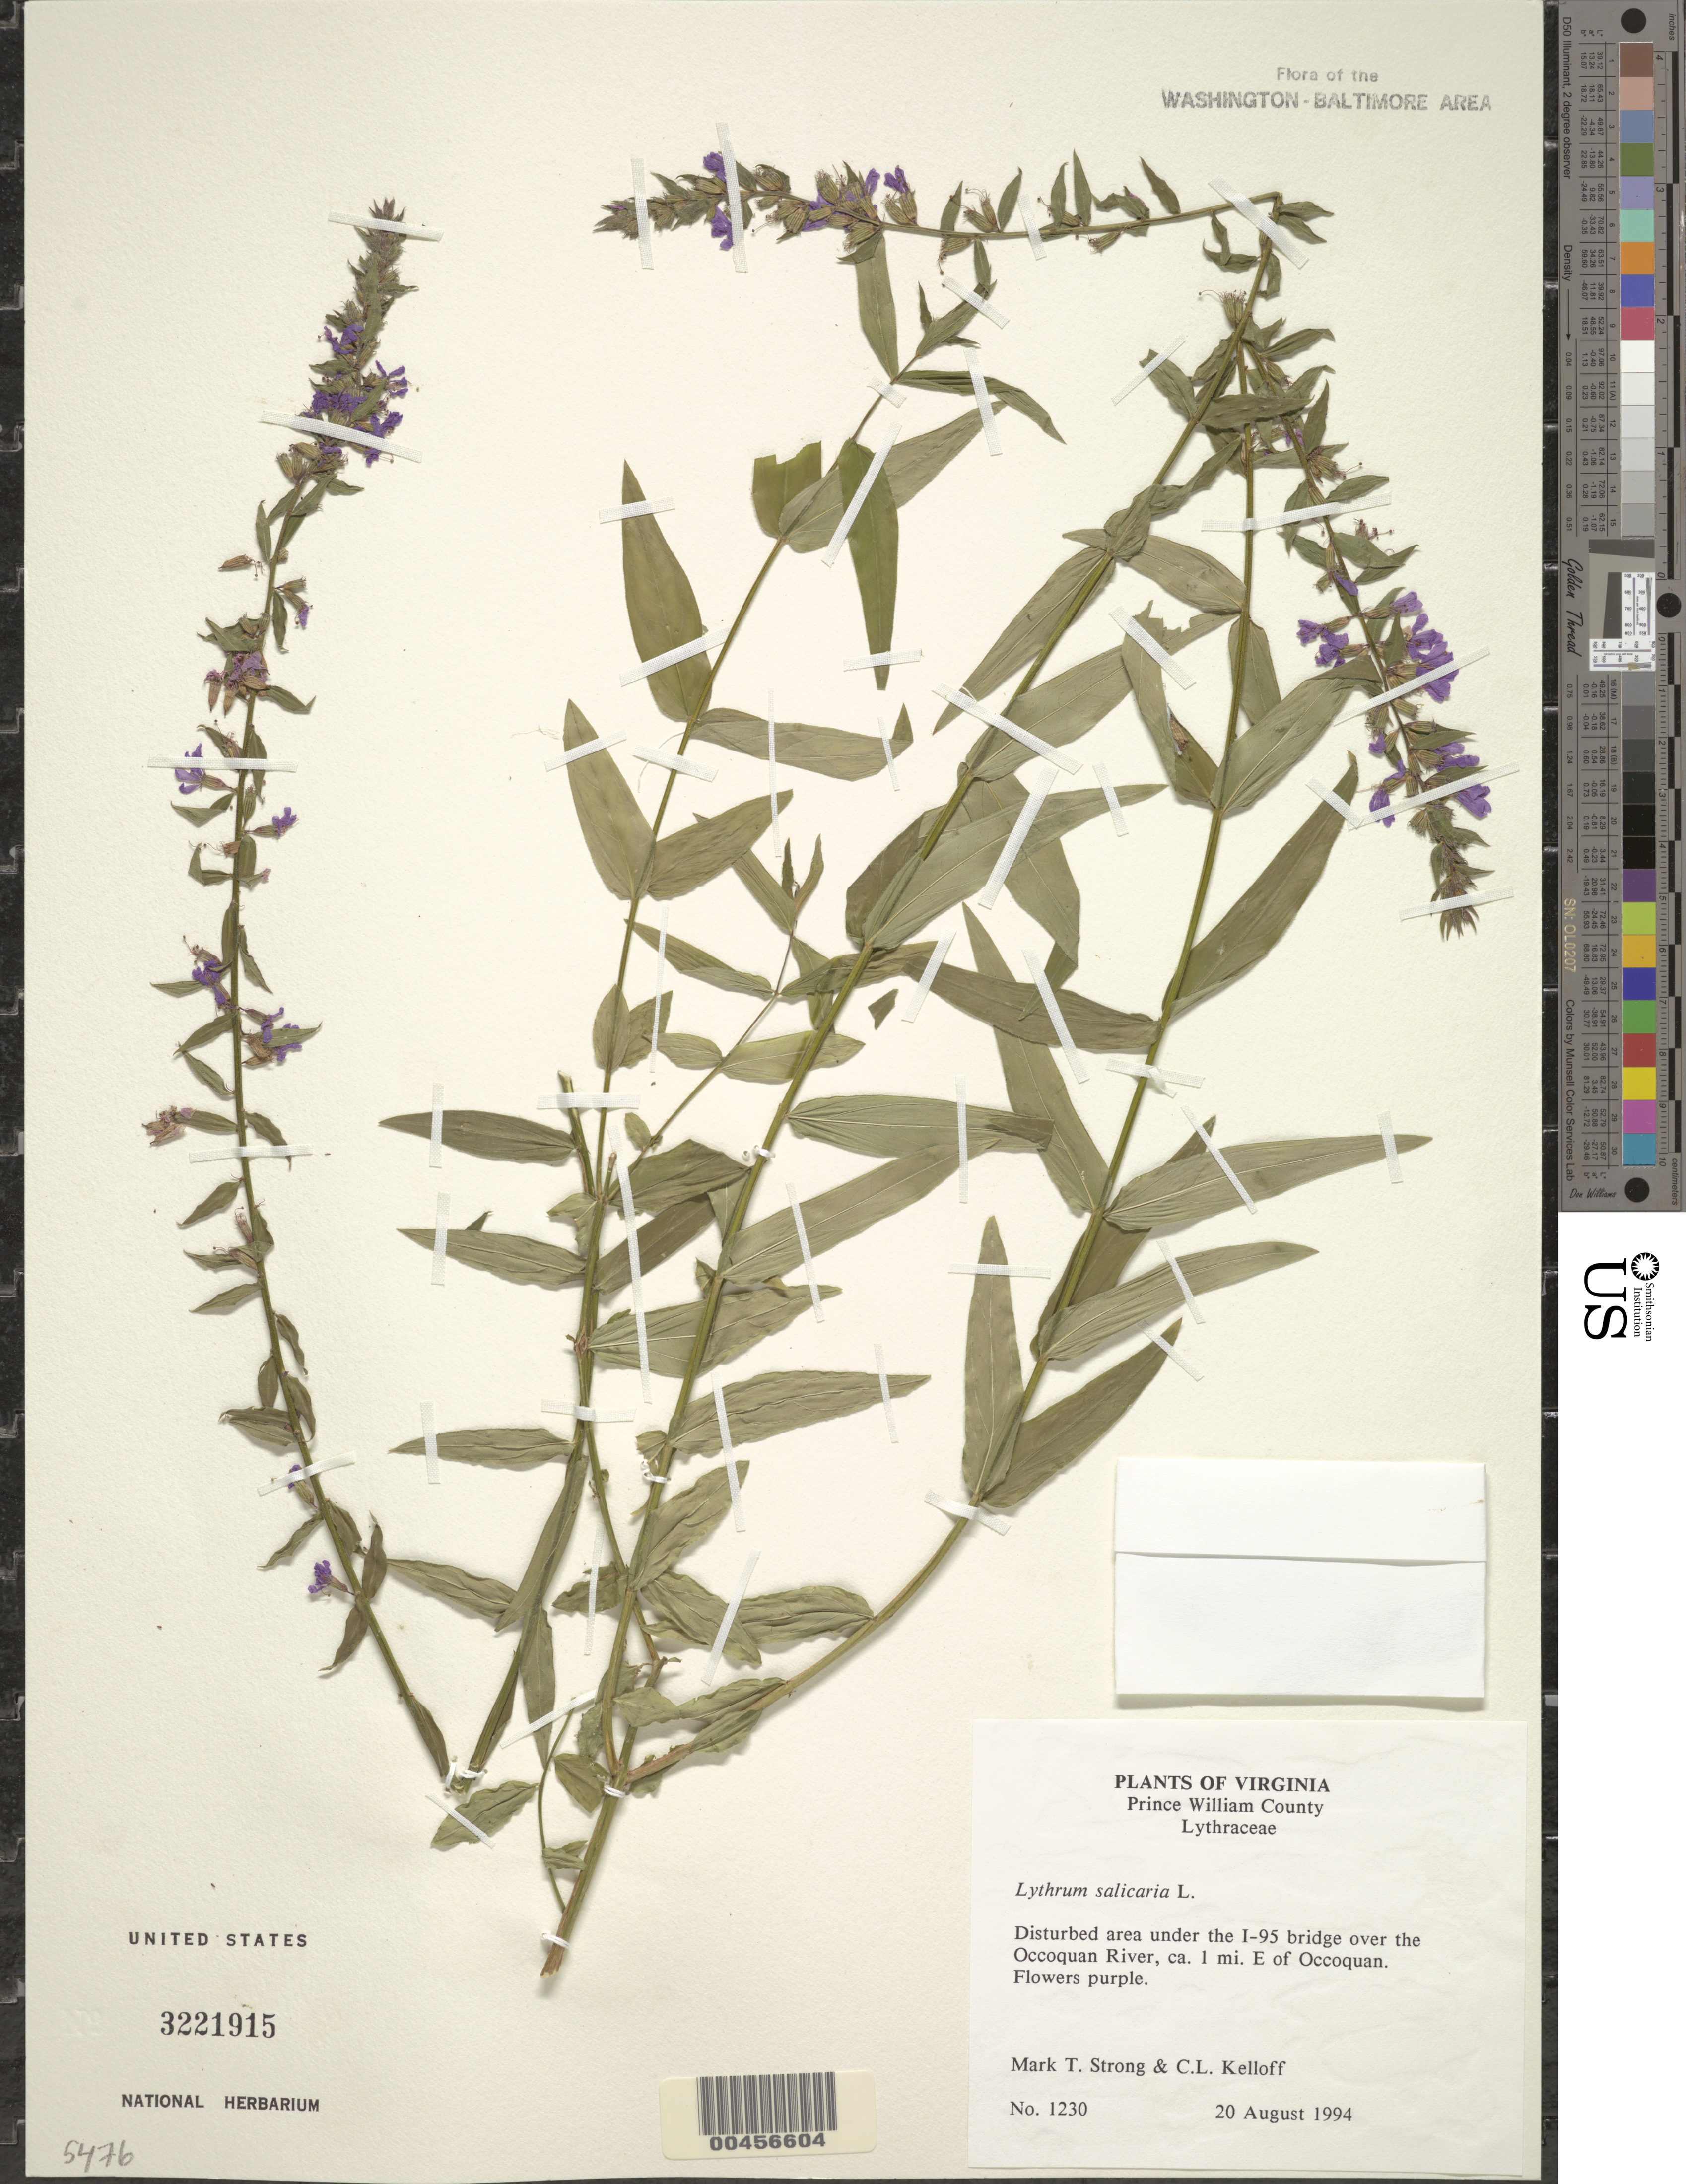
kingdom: Plantae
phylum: Tracheophyta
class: Magnoliopsida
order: Myrtales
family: Lythraceae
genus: Lythrum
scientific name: Lythrum salicaria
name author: L.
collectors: M. T. Strong & C. L. Kelloff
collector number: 1230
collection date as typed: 20 Aug 1994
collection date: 1994-08-20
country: United States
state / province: Virginia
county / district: Prince William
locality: Disturbed area under the I-95 Bridge Over the Occoquan River, E of Occoquan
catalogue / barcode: US 3221915